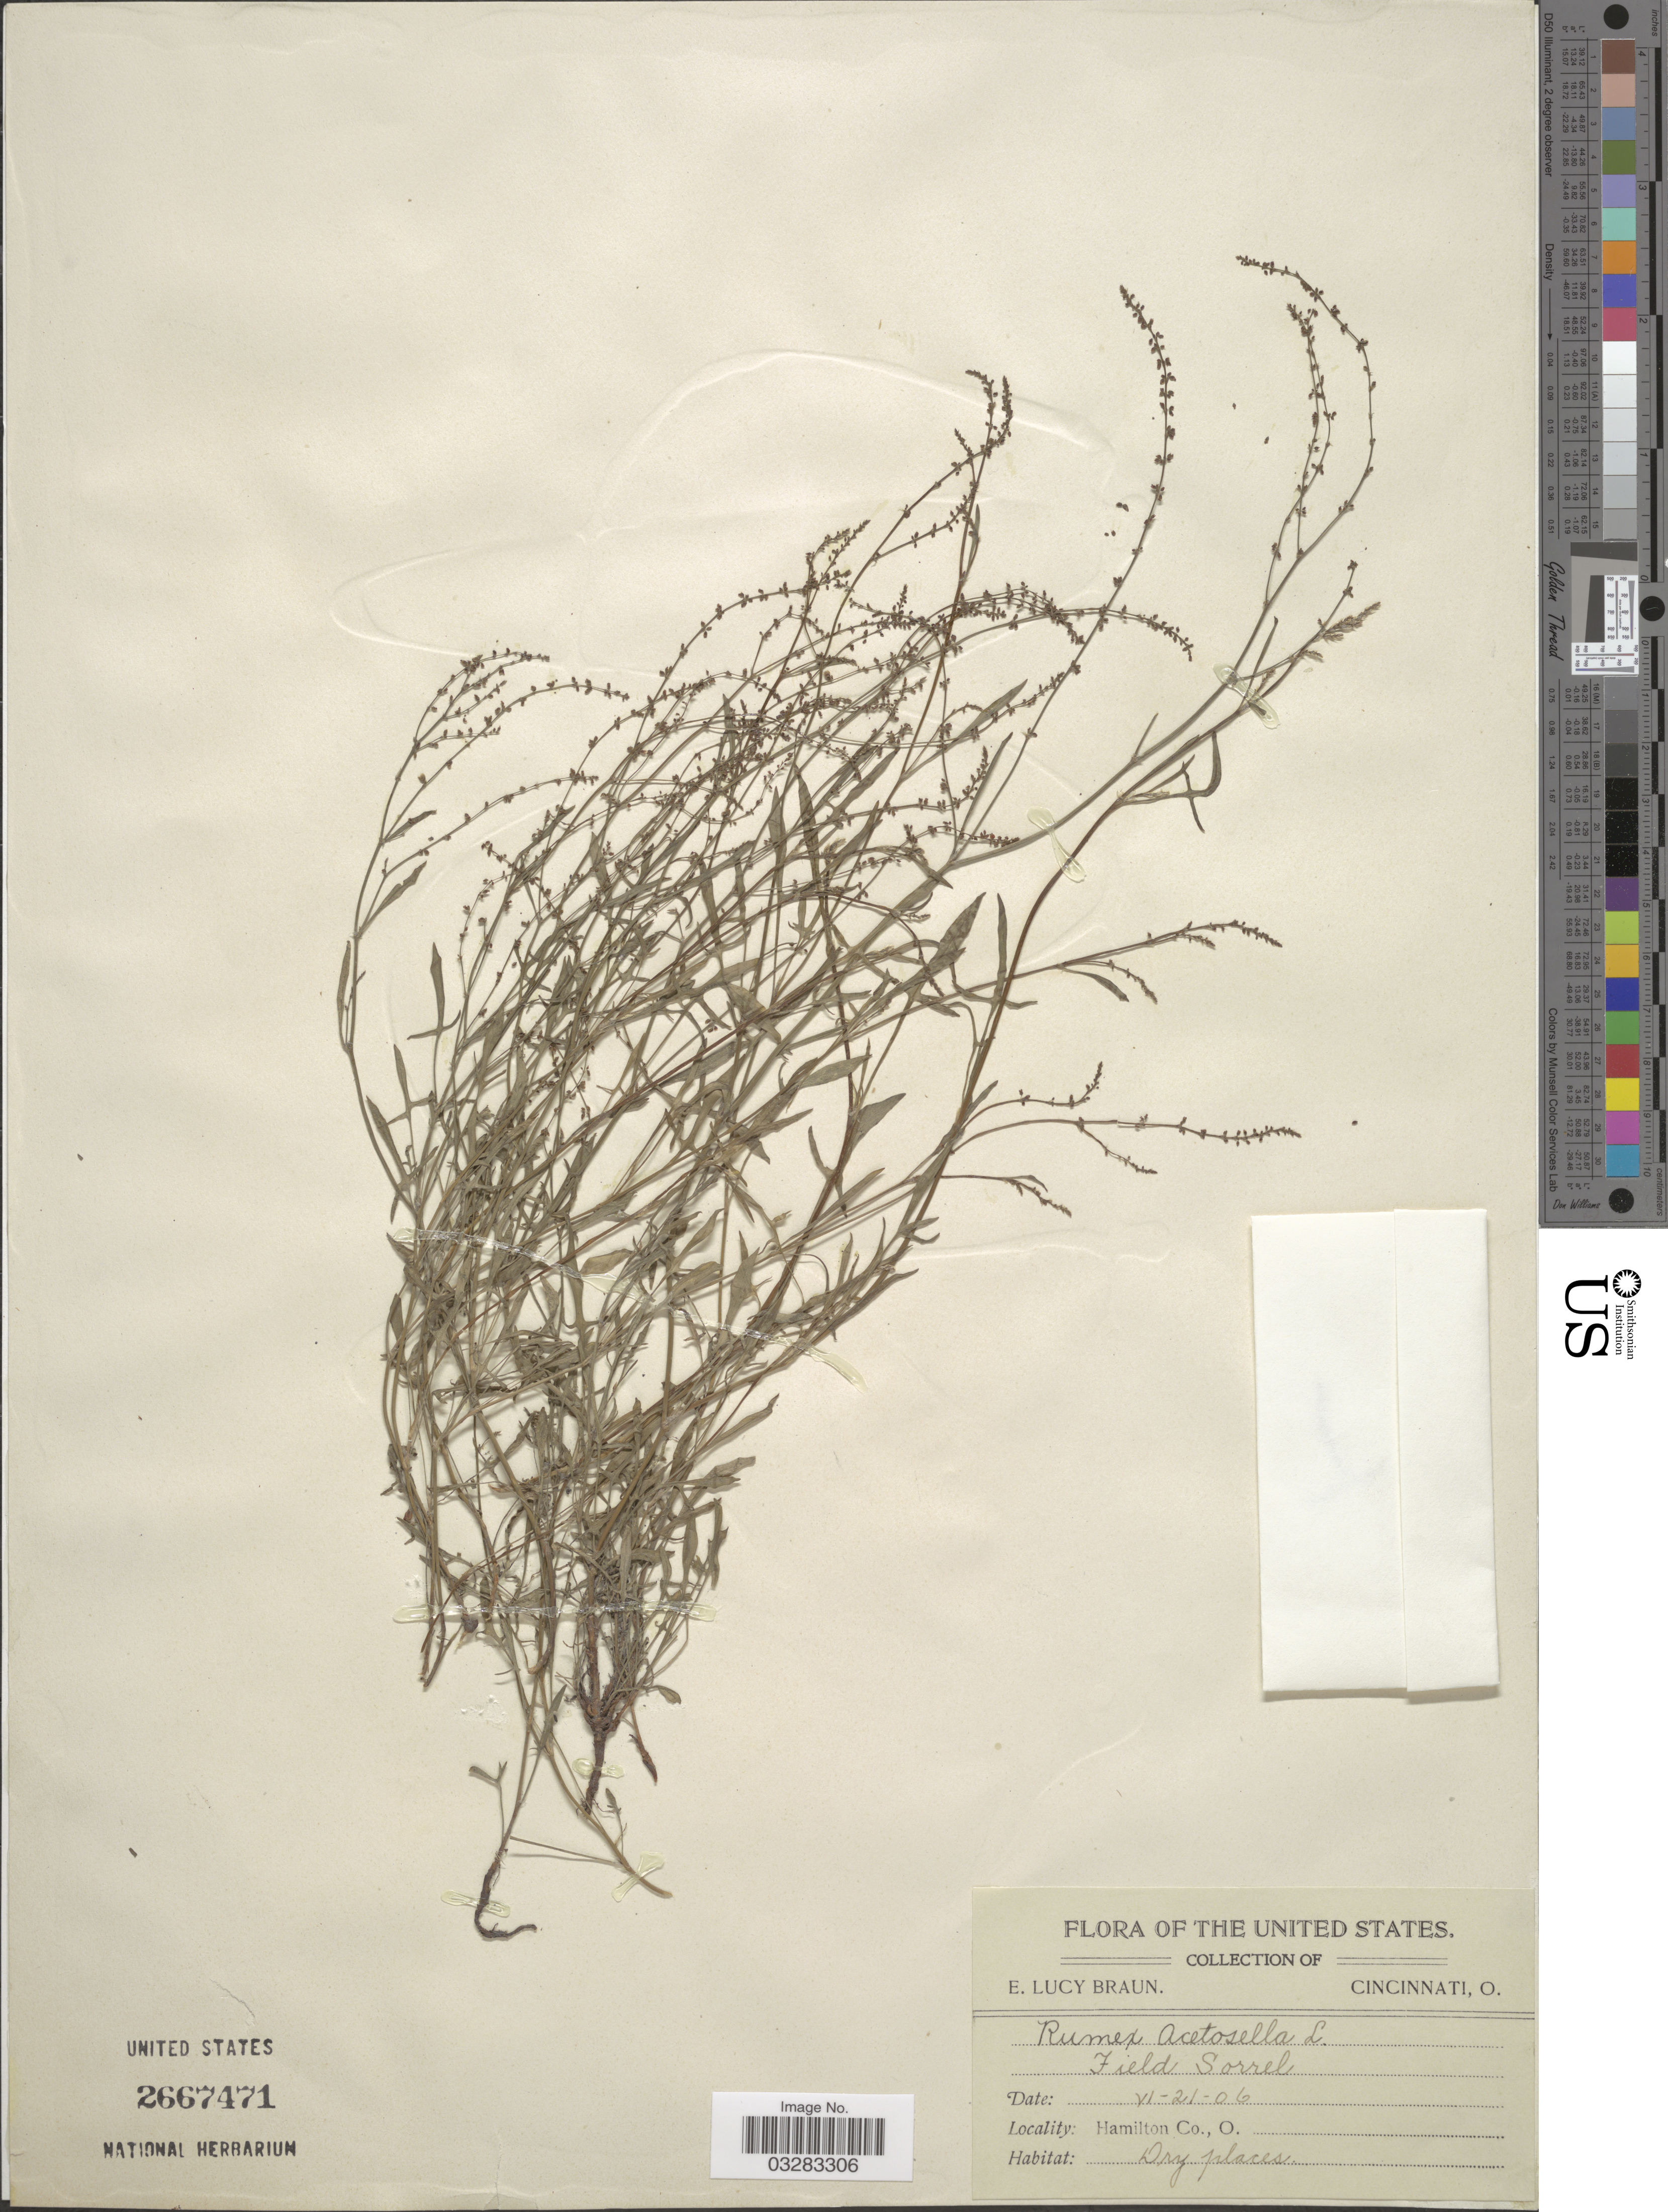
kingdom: Plantae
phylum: Tracheophyta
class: Magnoliopsida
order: Caryophyllales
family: Polygonaceae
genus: Rumex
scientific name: Rumex acetosella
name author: L.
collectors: E. L. Braun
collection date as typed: Transcribed d/m/y: 21/6/6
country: United States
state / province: Ohio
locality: Hamilton Co.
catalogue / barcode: US 2667471